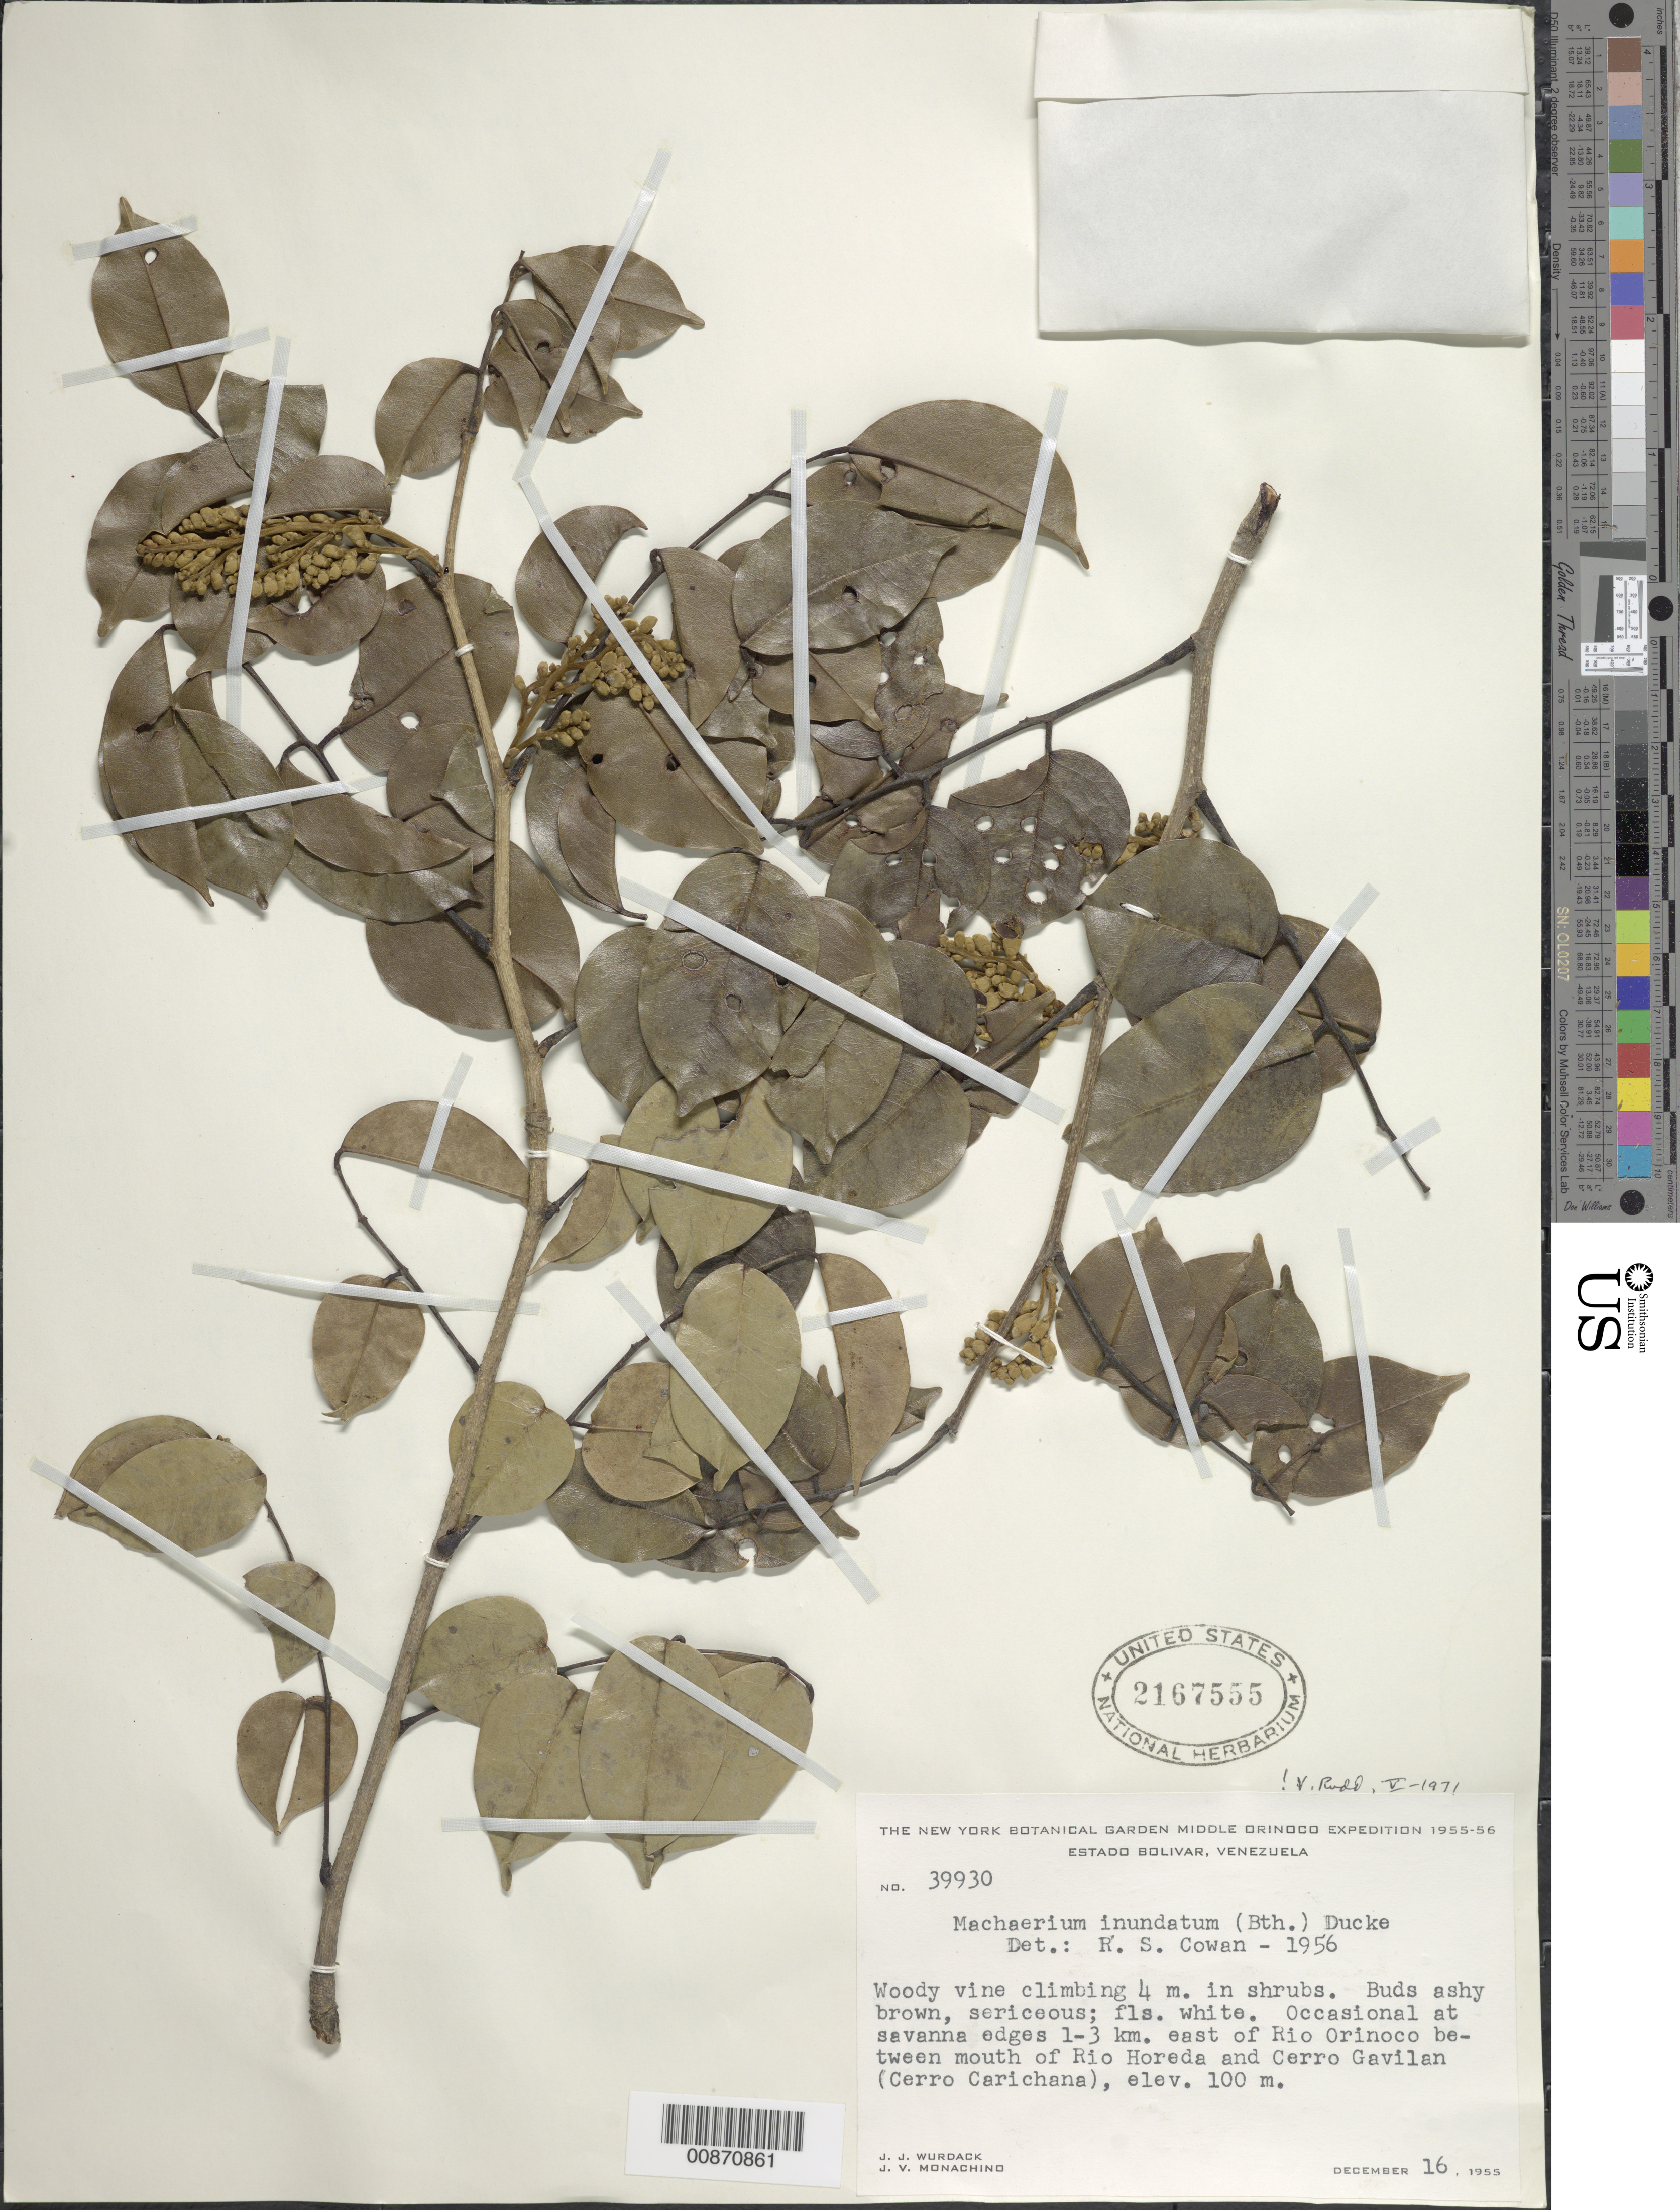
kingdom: Plantae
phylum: Tracheophyta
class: Magnoliopsida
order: Fabales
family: Fabaceae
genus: Machaerium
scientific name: Machaerium inundatum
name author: (Mart. ex Benth.) Ducke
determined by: Rudd, V. E.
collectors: J. J. Wurdack & J. V. Monachino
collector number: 39930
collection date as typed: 16-Dec-55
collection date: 1955-12-16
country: Venezuela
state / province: Bolívar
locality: Río Orinoco, 1-3 km E of, between mouth of Río Horeda & Cerro Gavilan (Cerro Carichana)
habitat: Climbing 4m in shrubs in shrubs, savanna edges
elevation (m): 100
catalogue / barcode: US 2167555